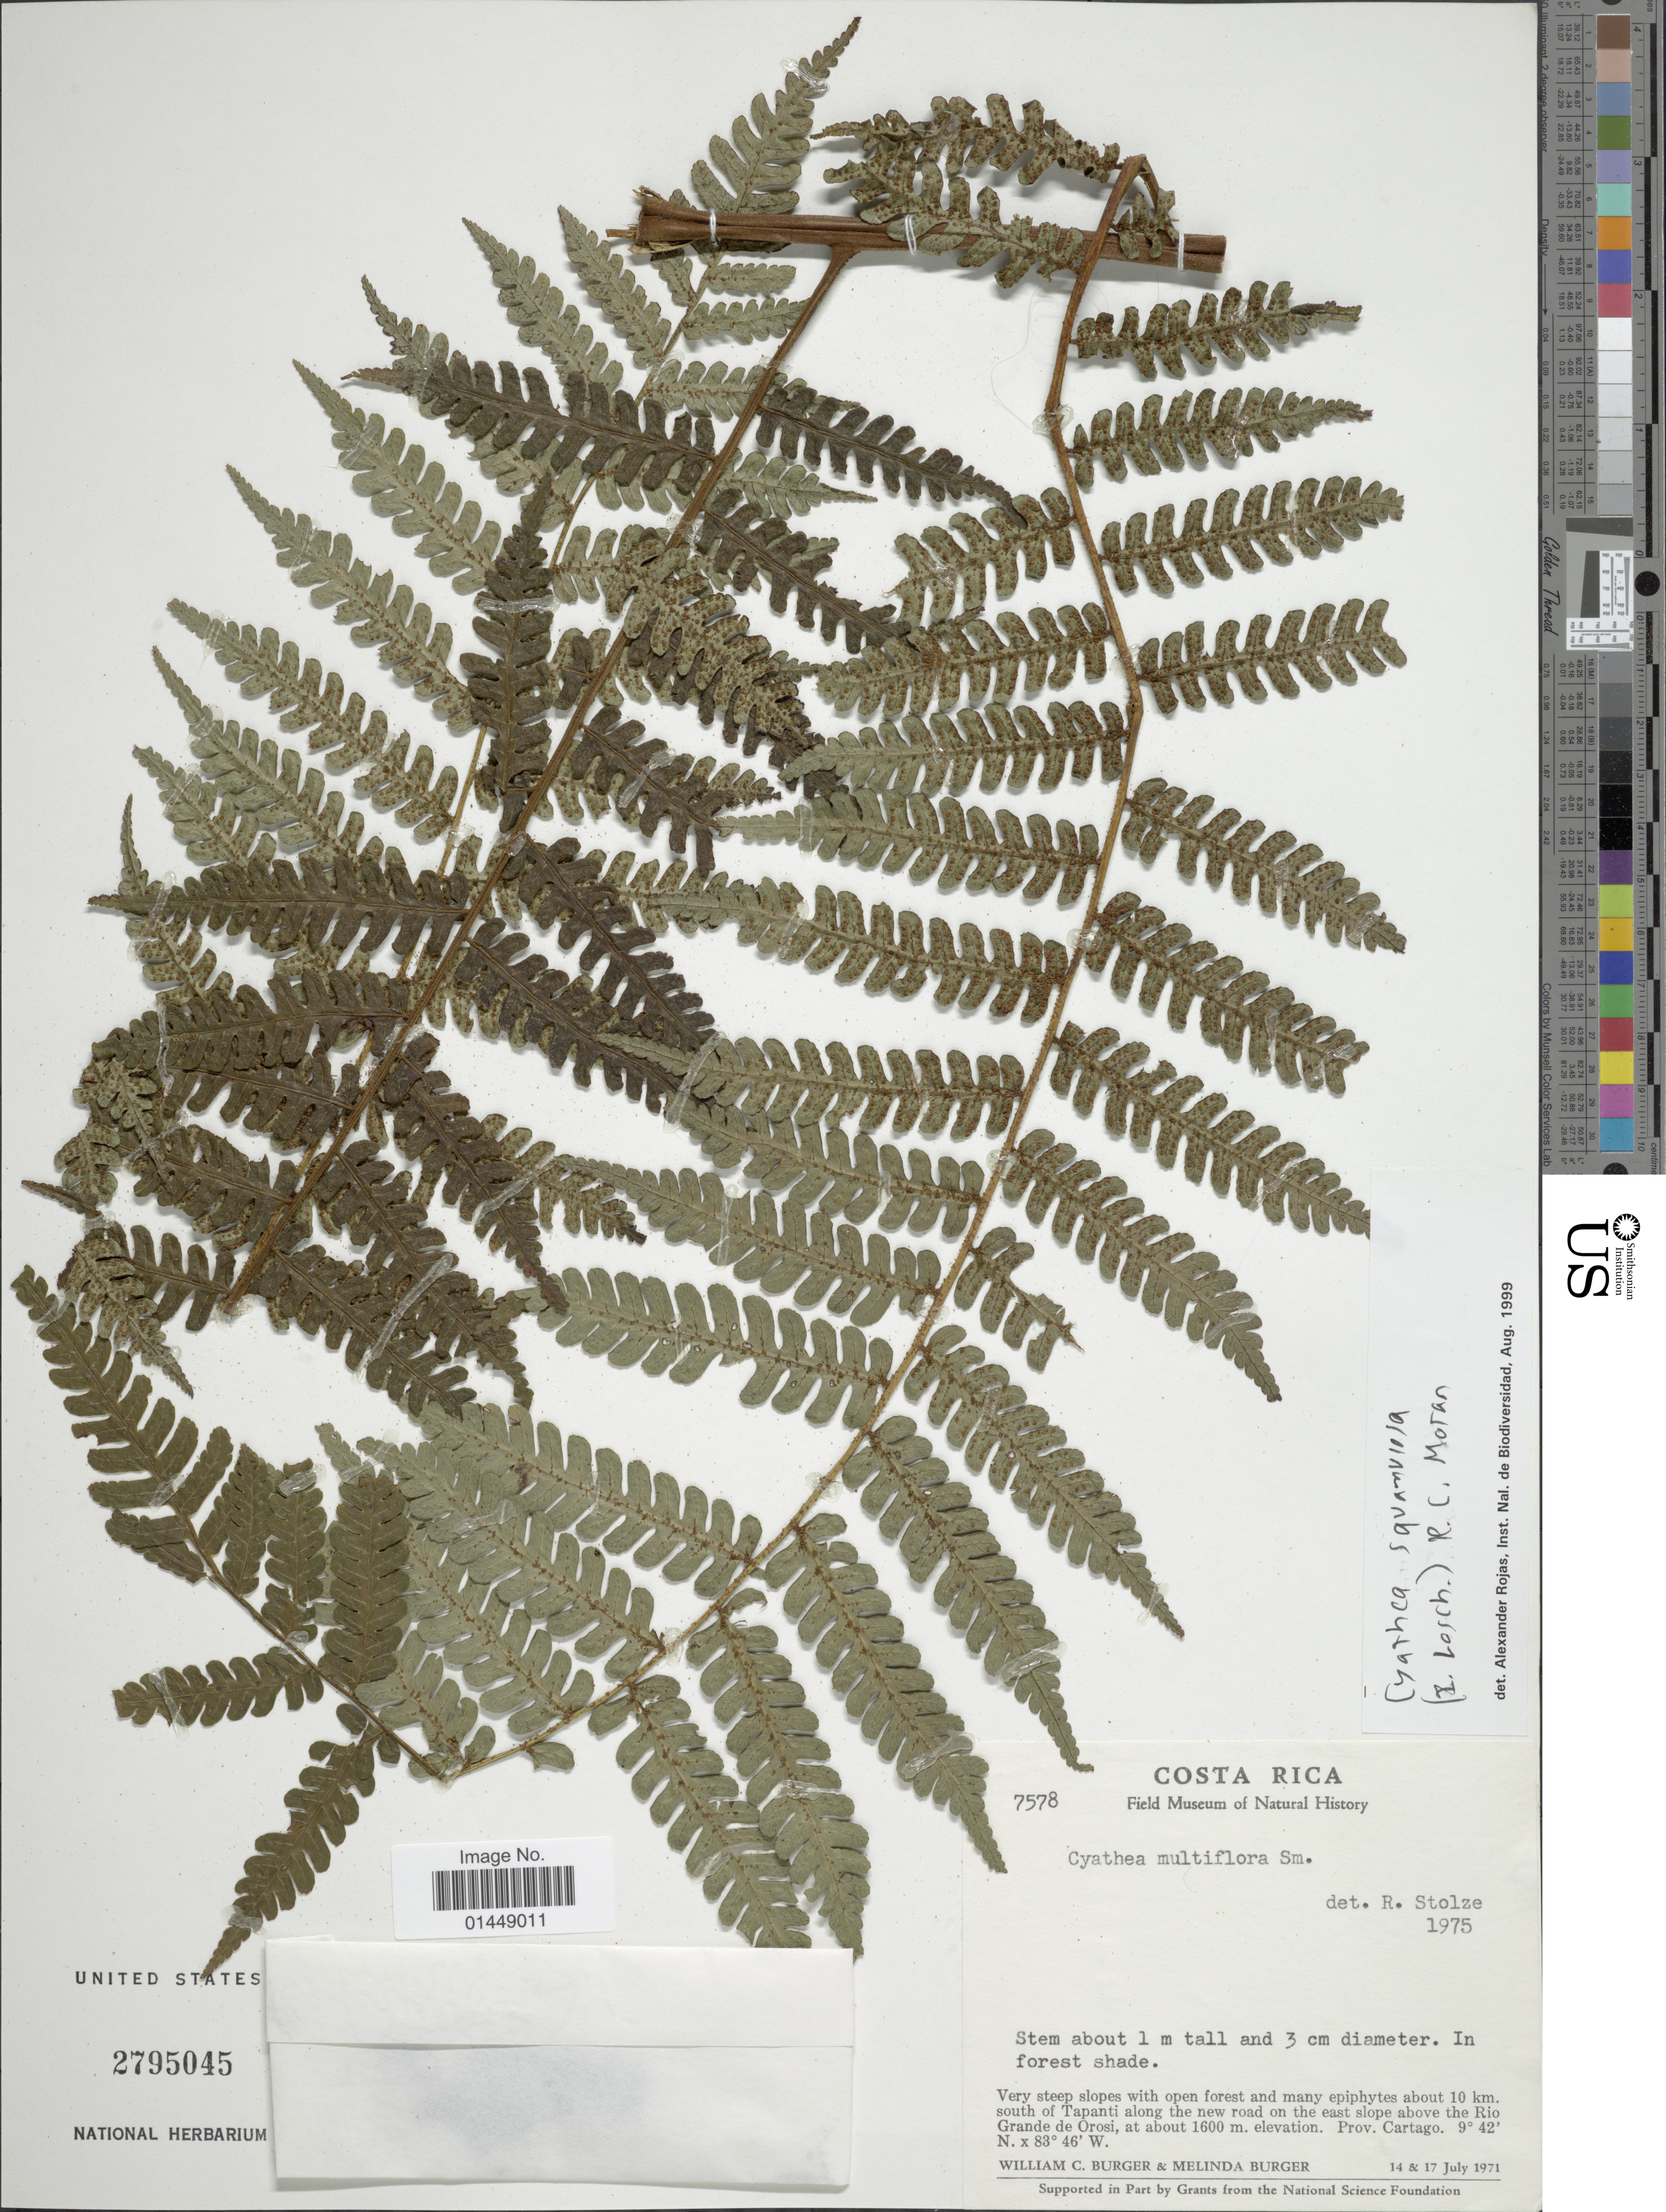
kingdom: Plantae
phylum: Tracheophyta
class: Polypodiopsida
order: Cyatheales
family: Cyatheaceae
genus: Cyathea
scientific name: Cyathea multiflora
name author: Sm.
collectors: W. Burger & M. Burger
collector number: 7578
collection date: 1971-07-14/1971-07-17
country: Costa Rica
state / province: Cartago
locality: Very steep slopes with open forest and many epiphytes about 10 km. south of Tapanti along the new road on the east slope above the Rio Grande de Orosi. Prov. Cartago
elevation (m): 1600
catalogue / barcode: US 2795045